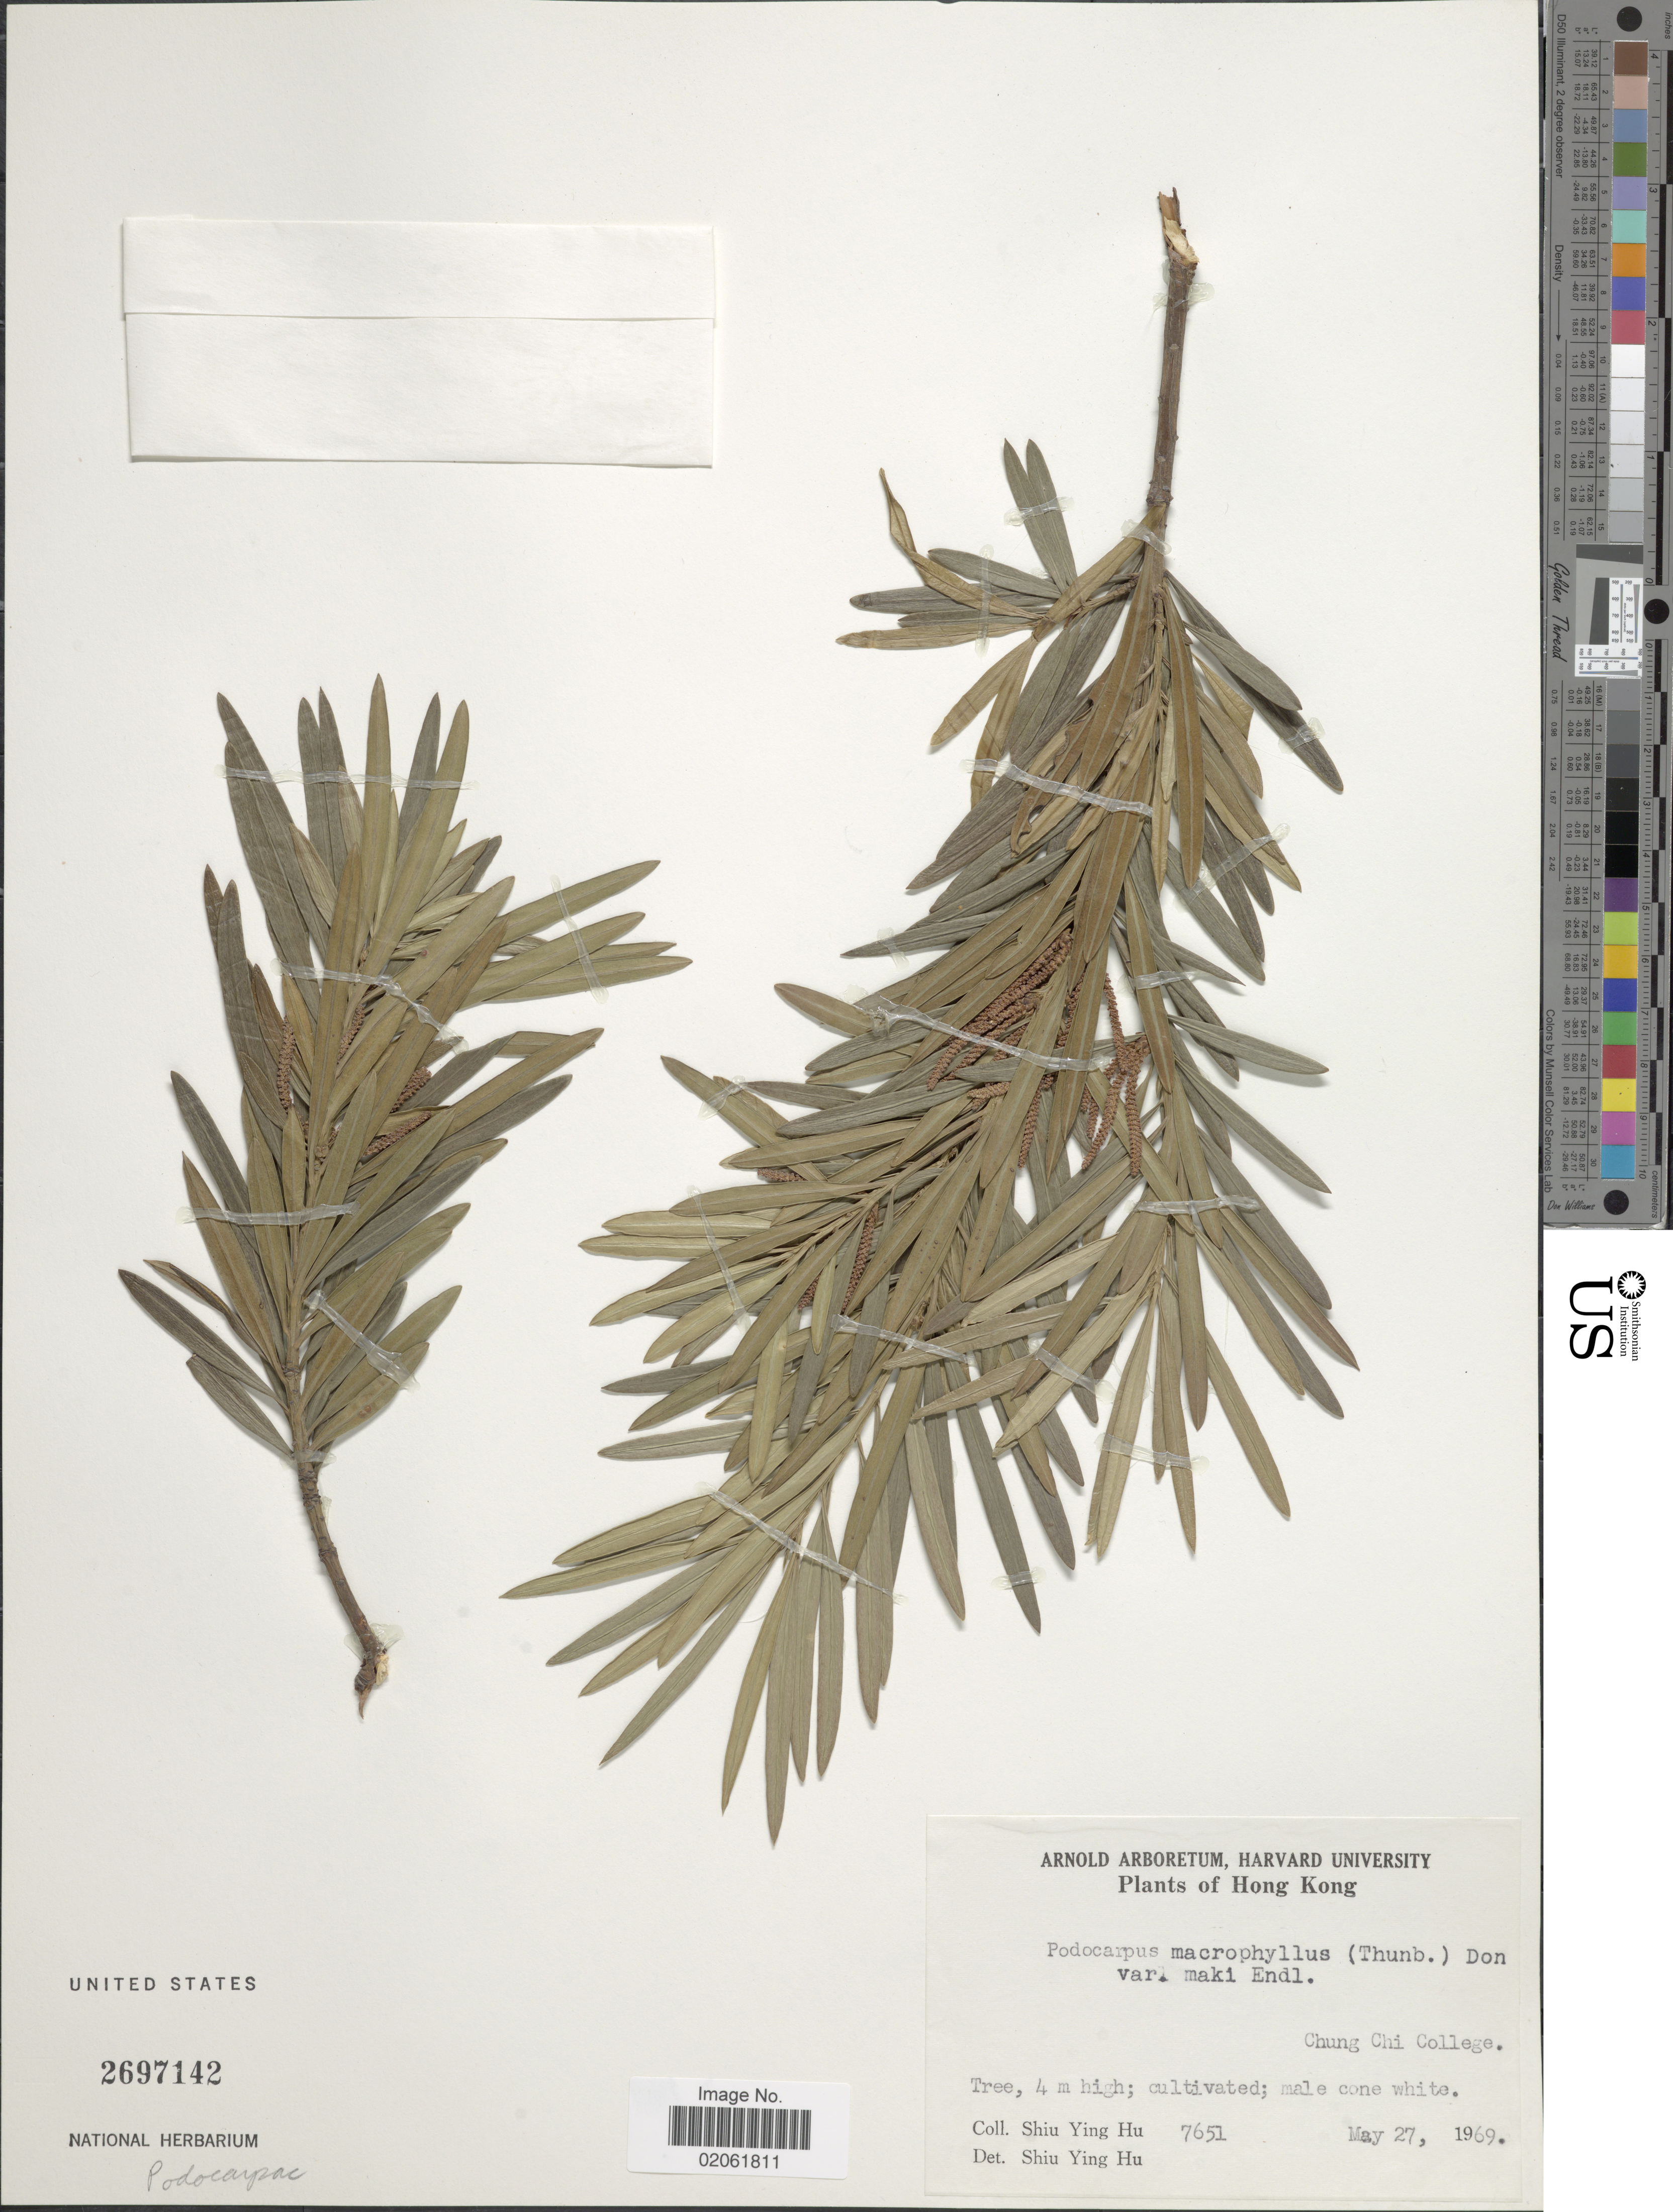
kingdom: Plantae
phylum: Tracheophyta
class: Pinopsida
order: Pinales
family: Podocarpaceae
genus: Podocarpus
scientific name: Podocarpus macrophyllus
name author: (Thunb.) Sweet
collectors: S. Y. Hu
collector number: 7651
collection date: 1969-05-27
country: China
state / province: Hong Kong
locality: Chung Chi College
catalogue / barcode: US 2697142